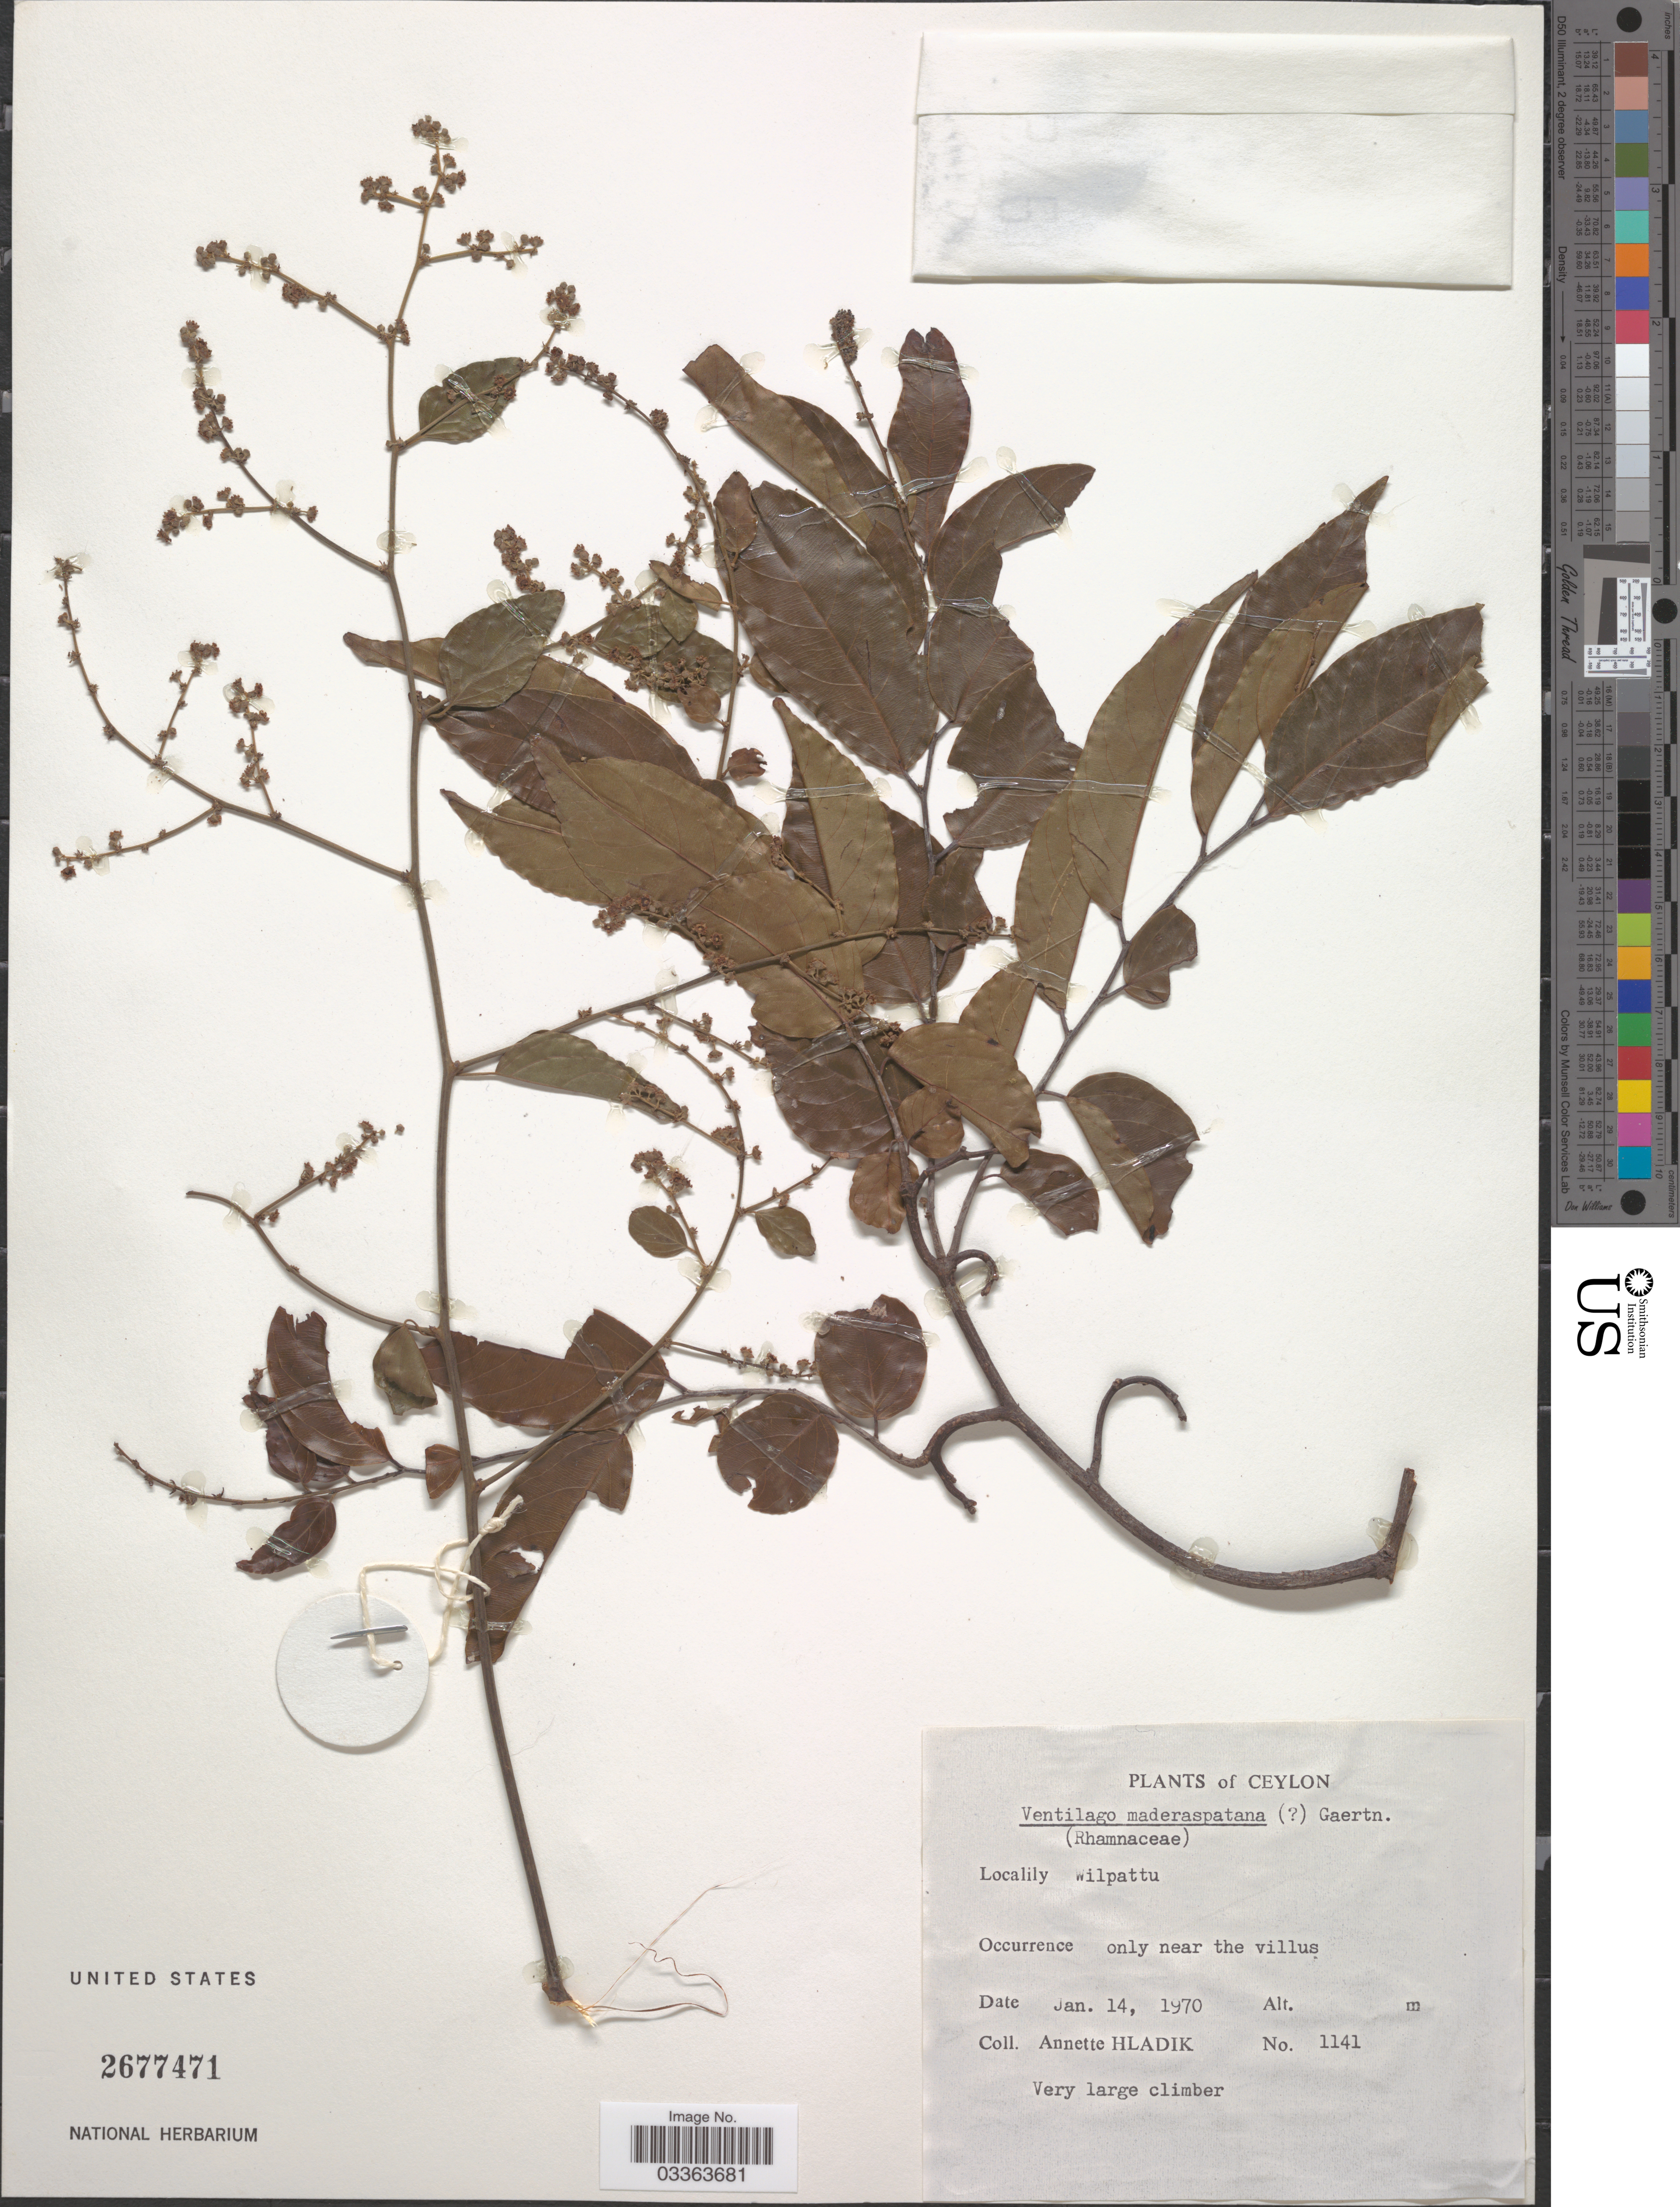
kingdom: Plantae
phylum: Tracheophyta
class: Magnoliopsida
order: Rosales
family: Rhamnaceae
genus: Ventilago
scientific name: Ventilago madraspatana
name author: Gaertn.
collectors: A. Hladik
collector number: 1141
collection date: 1970-01-14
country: Sri Lanka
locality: Ceylon. Wilpattu. Only near the villus.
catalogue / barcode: US 2677471